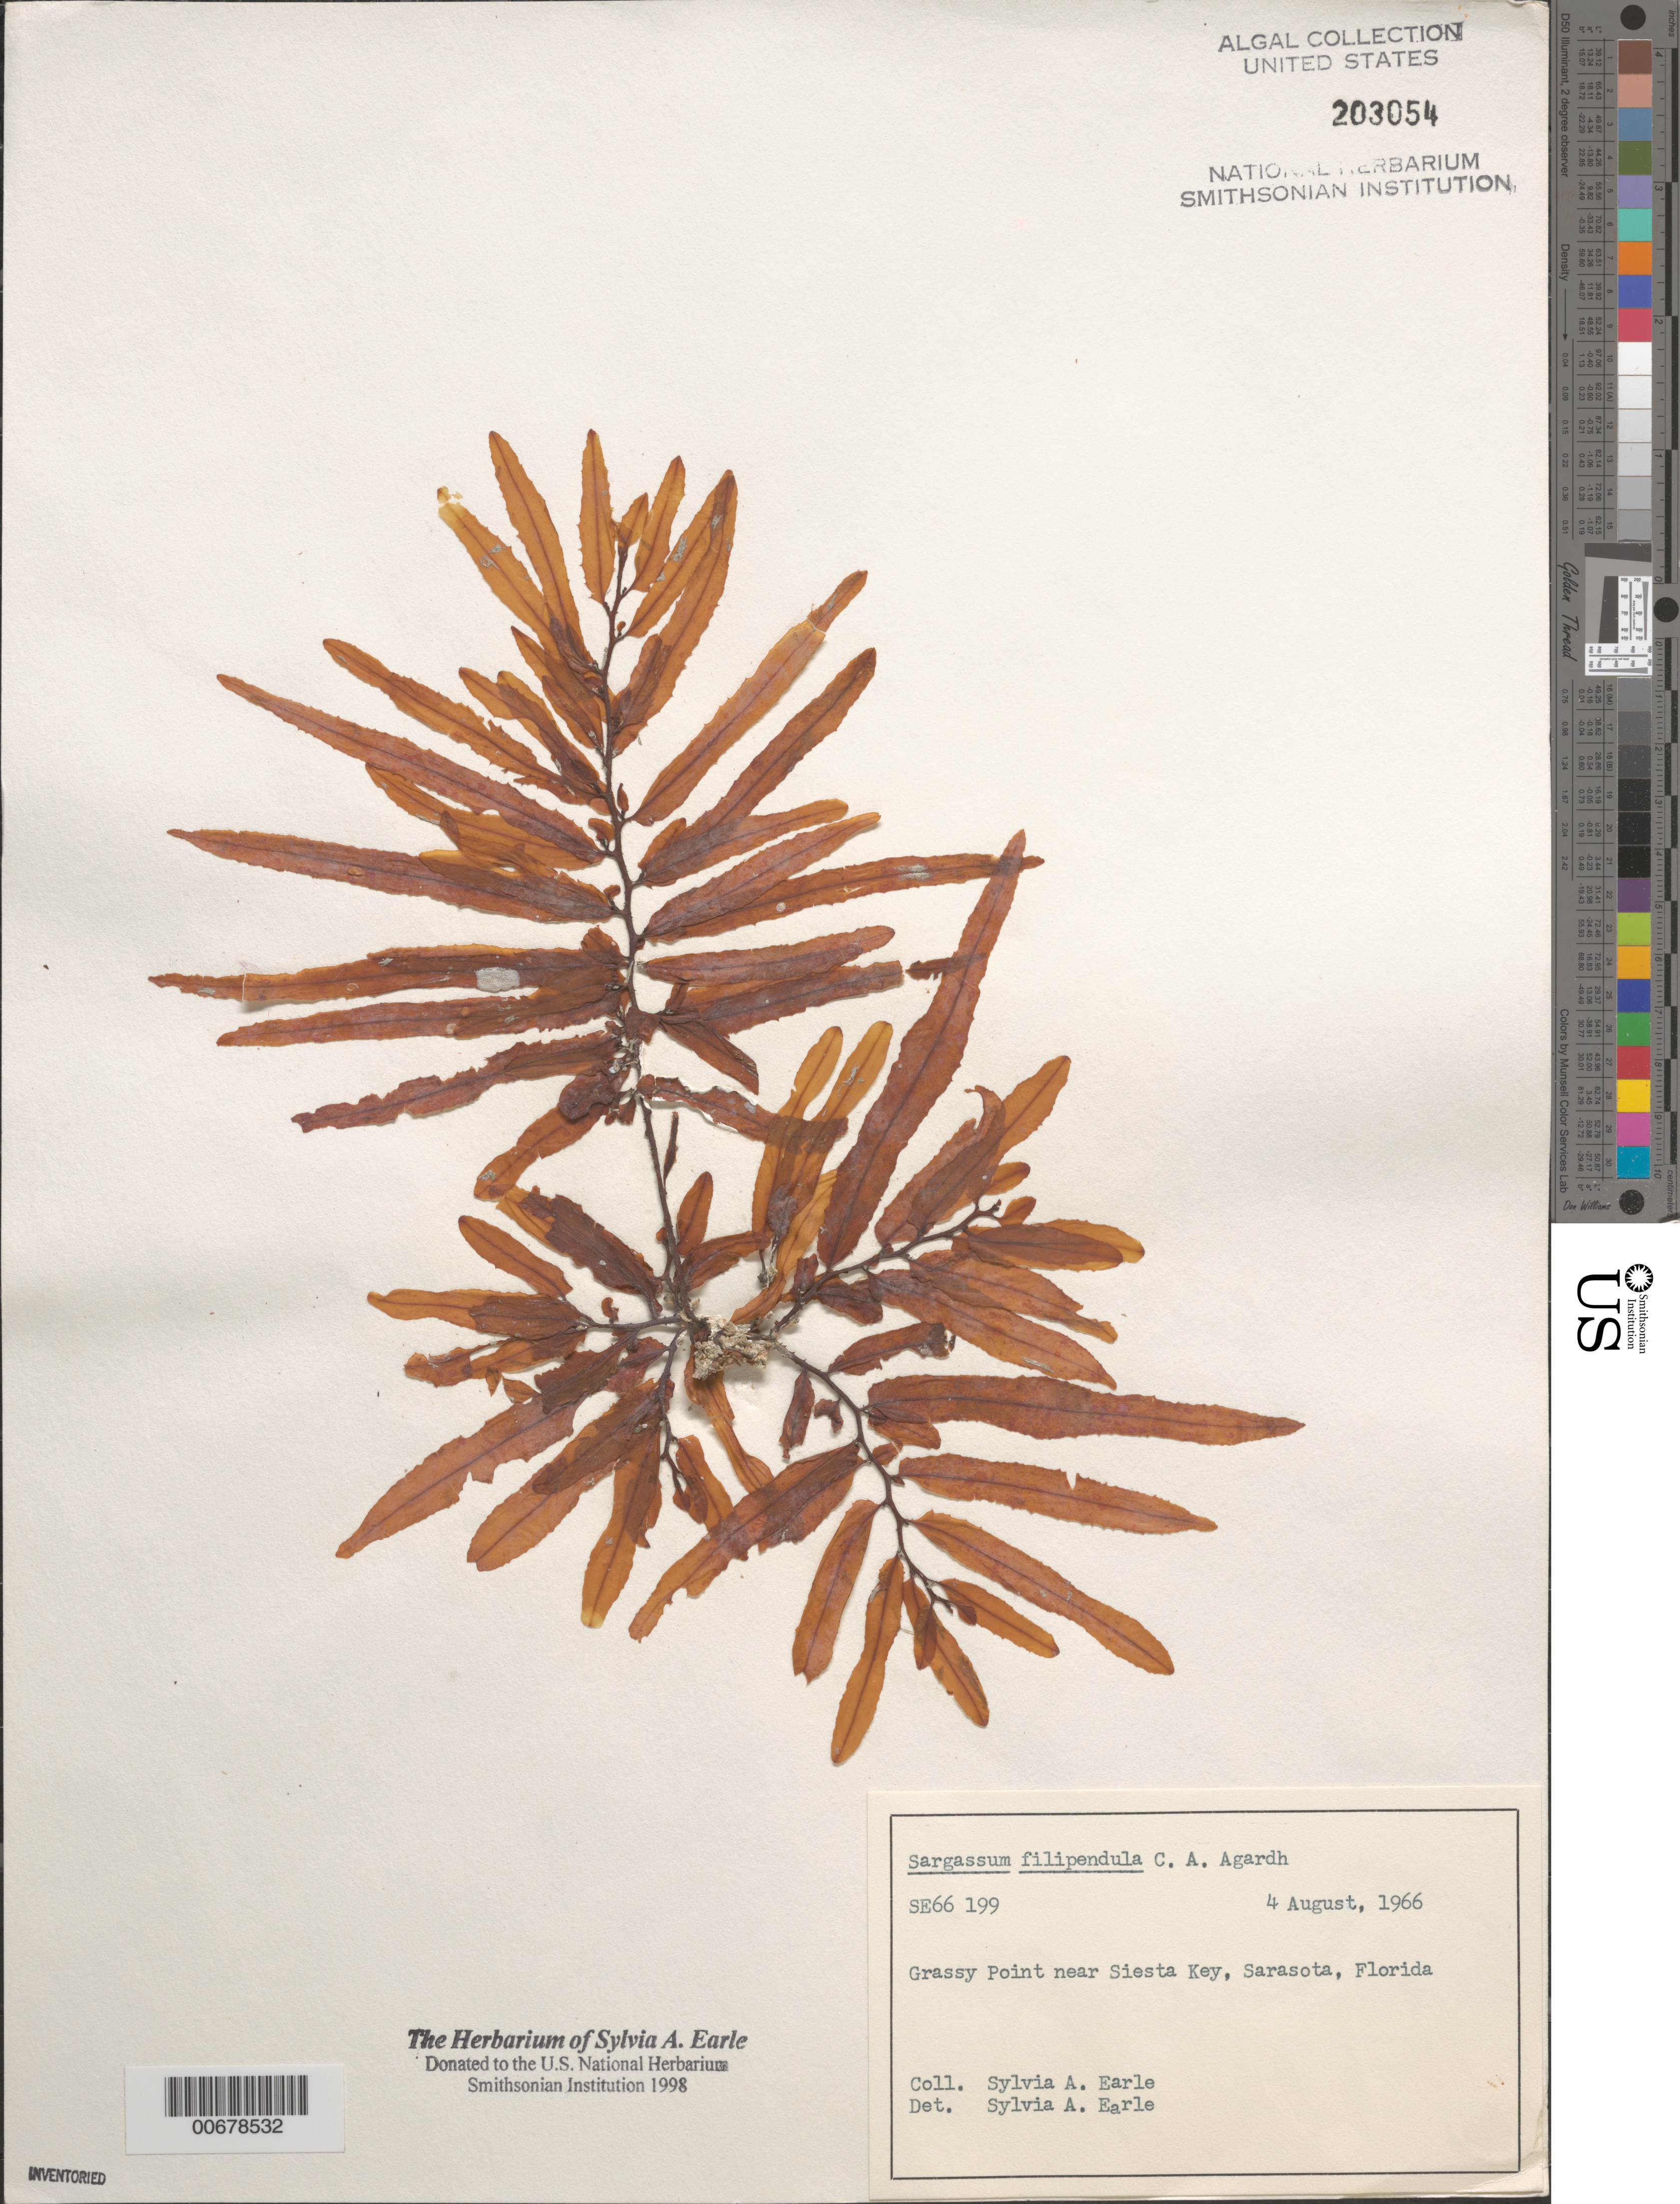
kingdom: Chromista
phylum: Ochrophyta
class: Phaeophyceae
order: Fucales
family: Sargassaceae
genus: Sargassum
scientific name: Sargassum filipendula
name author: C. Agardh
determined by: Earle, S. A.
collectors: S. A. Earle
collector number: SE 66199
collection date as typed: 04 Aug 1966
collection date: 1966-08-04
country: United States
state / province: Florida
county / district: Sarasota County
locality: Grassy Point near Siesta Key, Sarasota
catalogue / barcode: US 203054